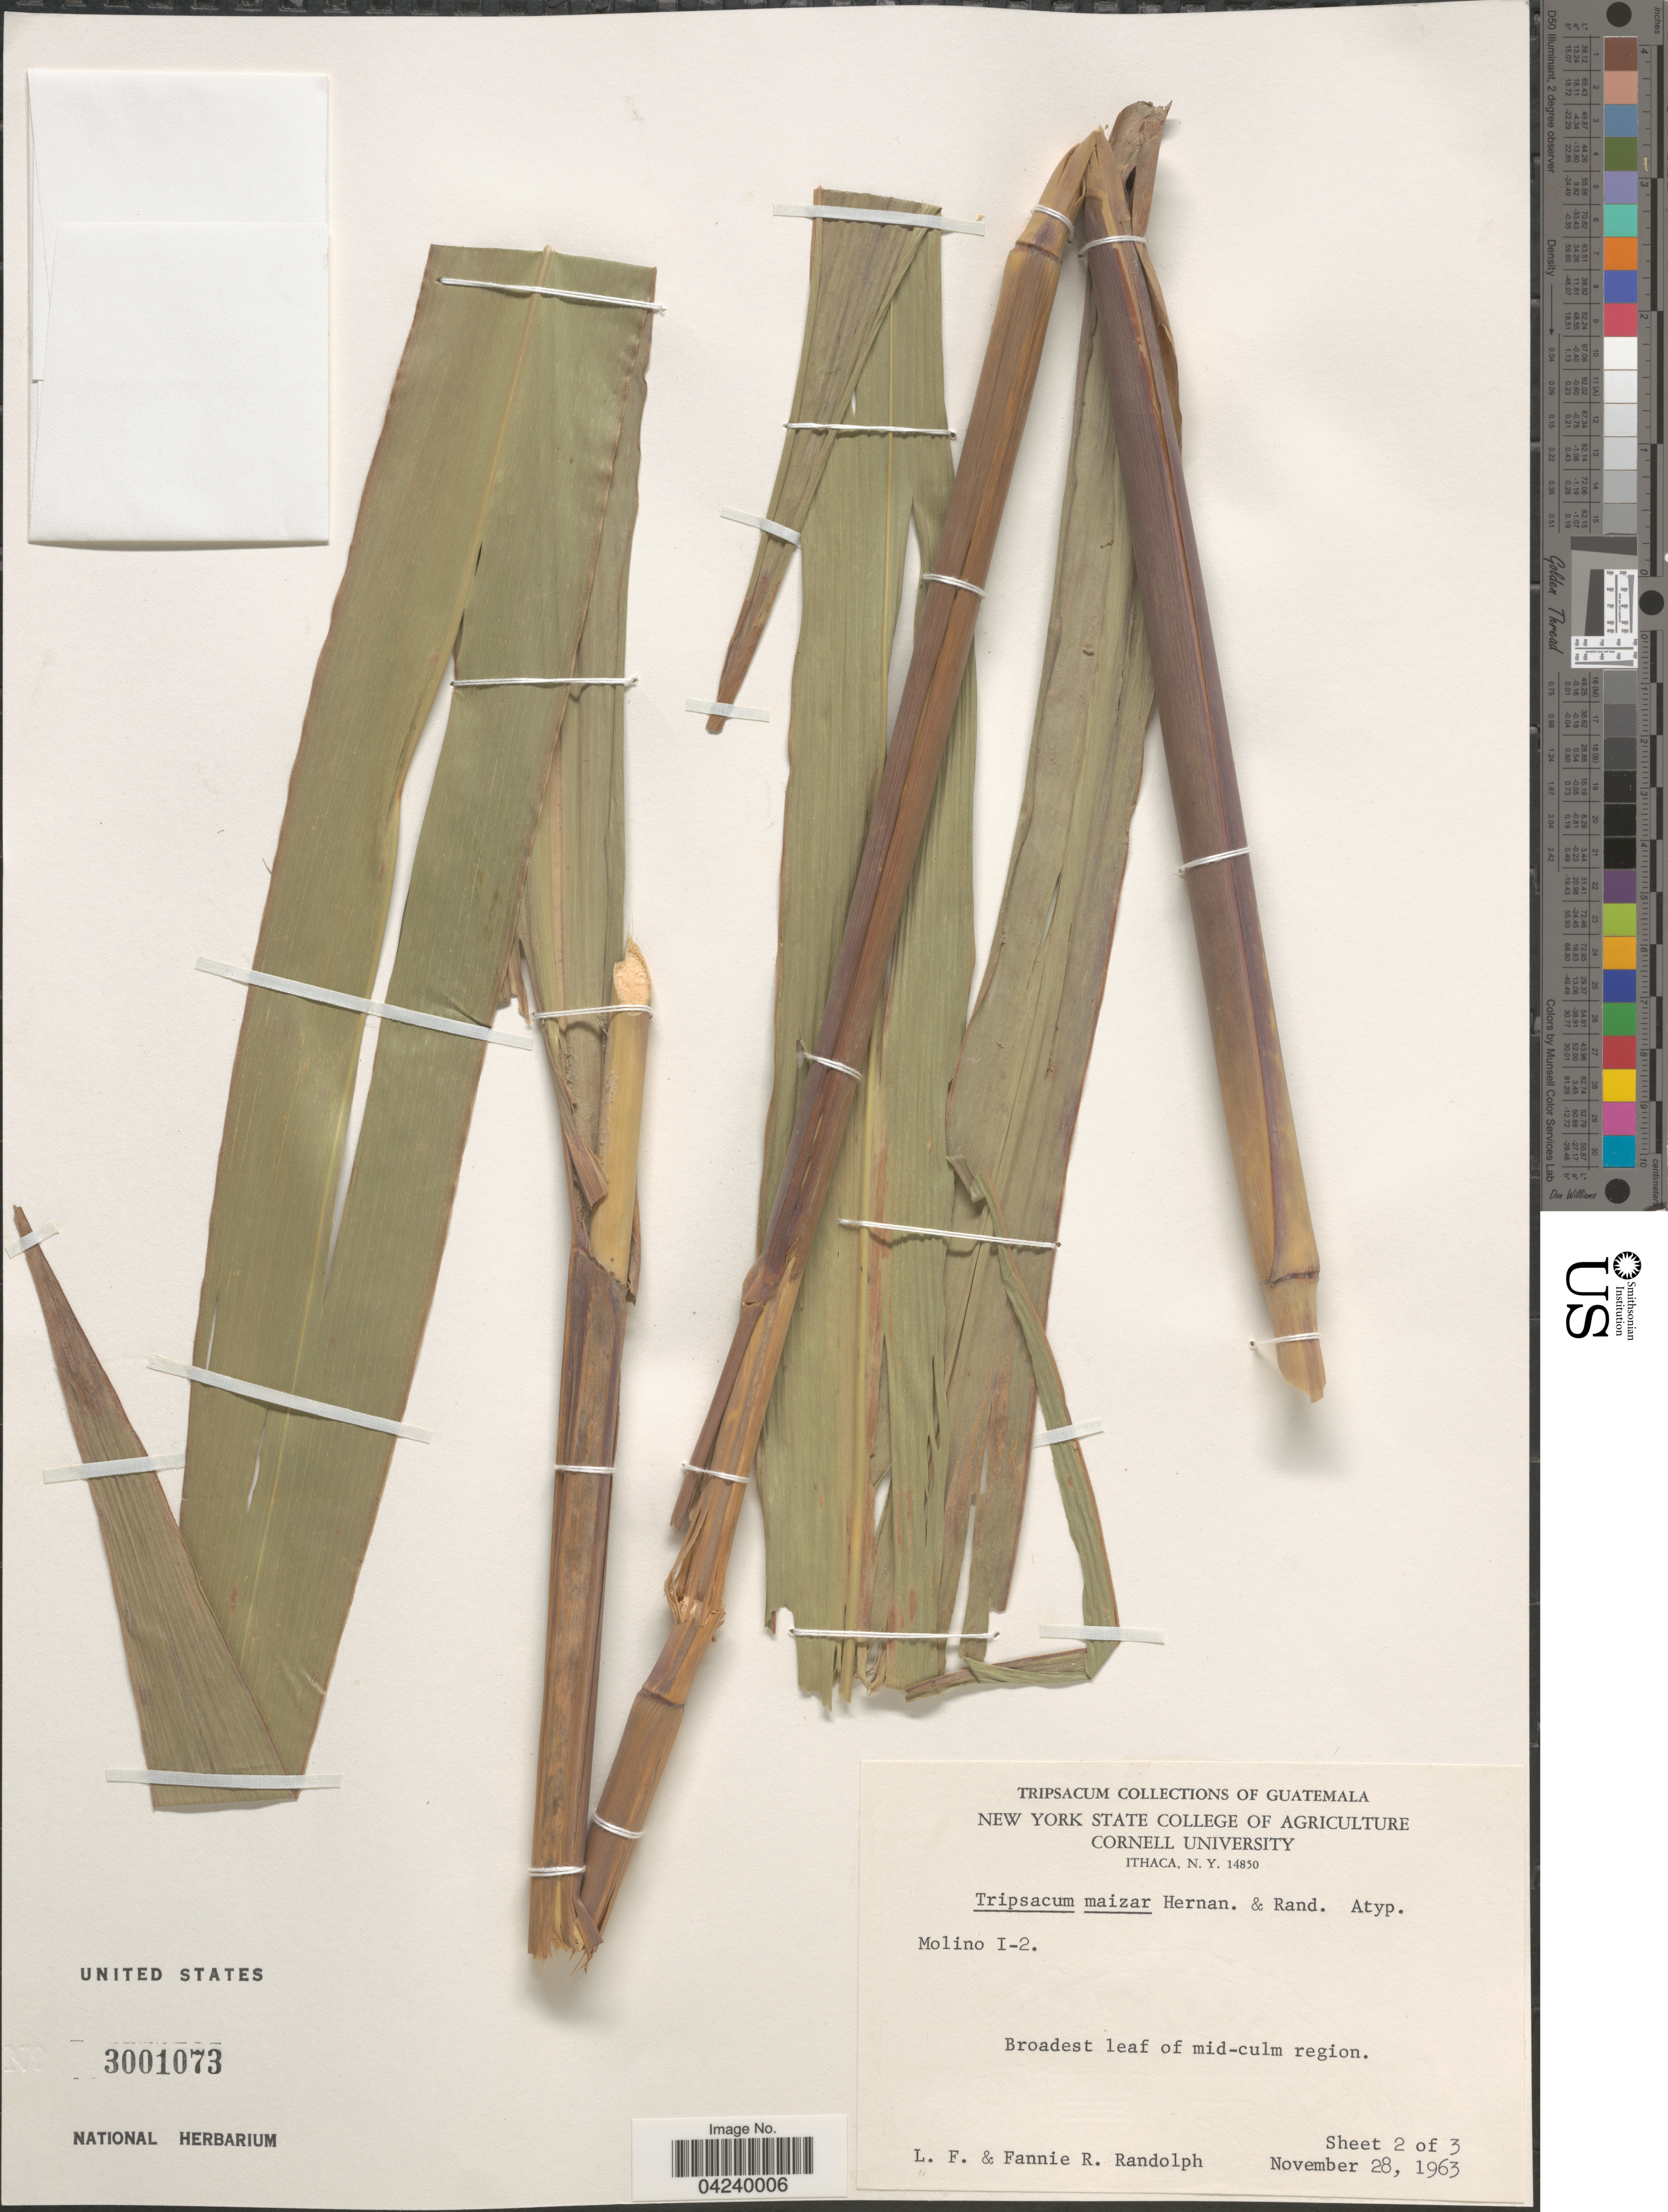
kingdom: Plantae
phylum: Tracheophyta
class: Liliopsida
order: Poales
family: Poaceae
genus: Tripsacum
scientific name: Tripsacum maizar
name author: Hern.-Xol. & Randolph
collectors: L. F. Randolph & F. Randolph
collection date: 1963-11-28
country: Guatemala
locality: Broadest leaf of mid-culm region.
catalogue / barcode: US 3001073